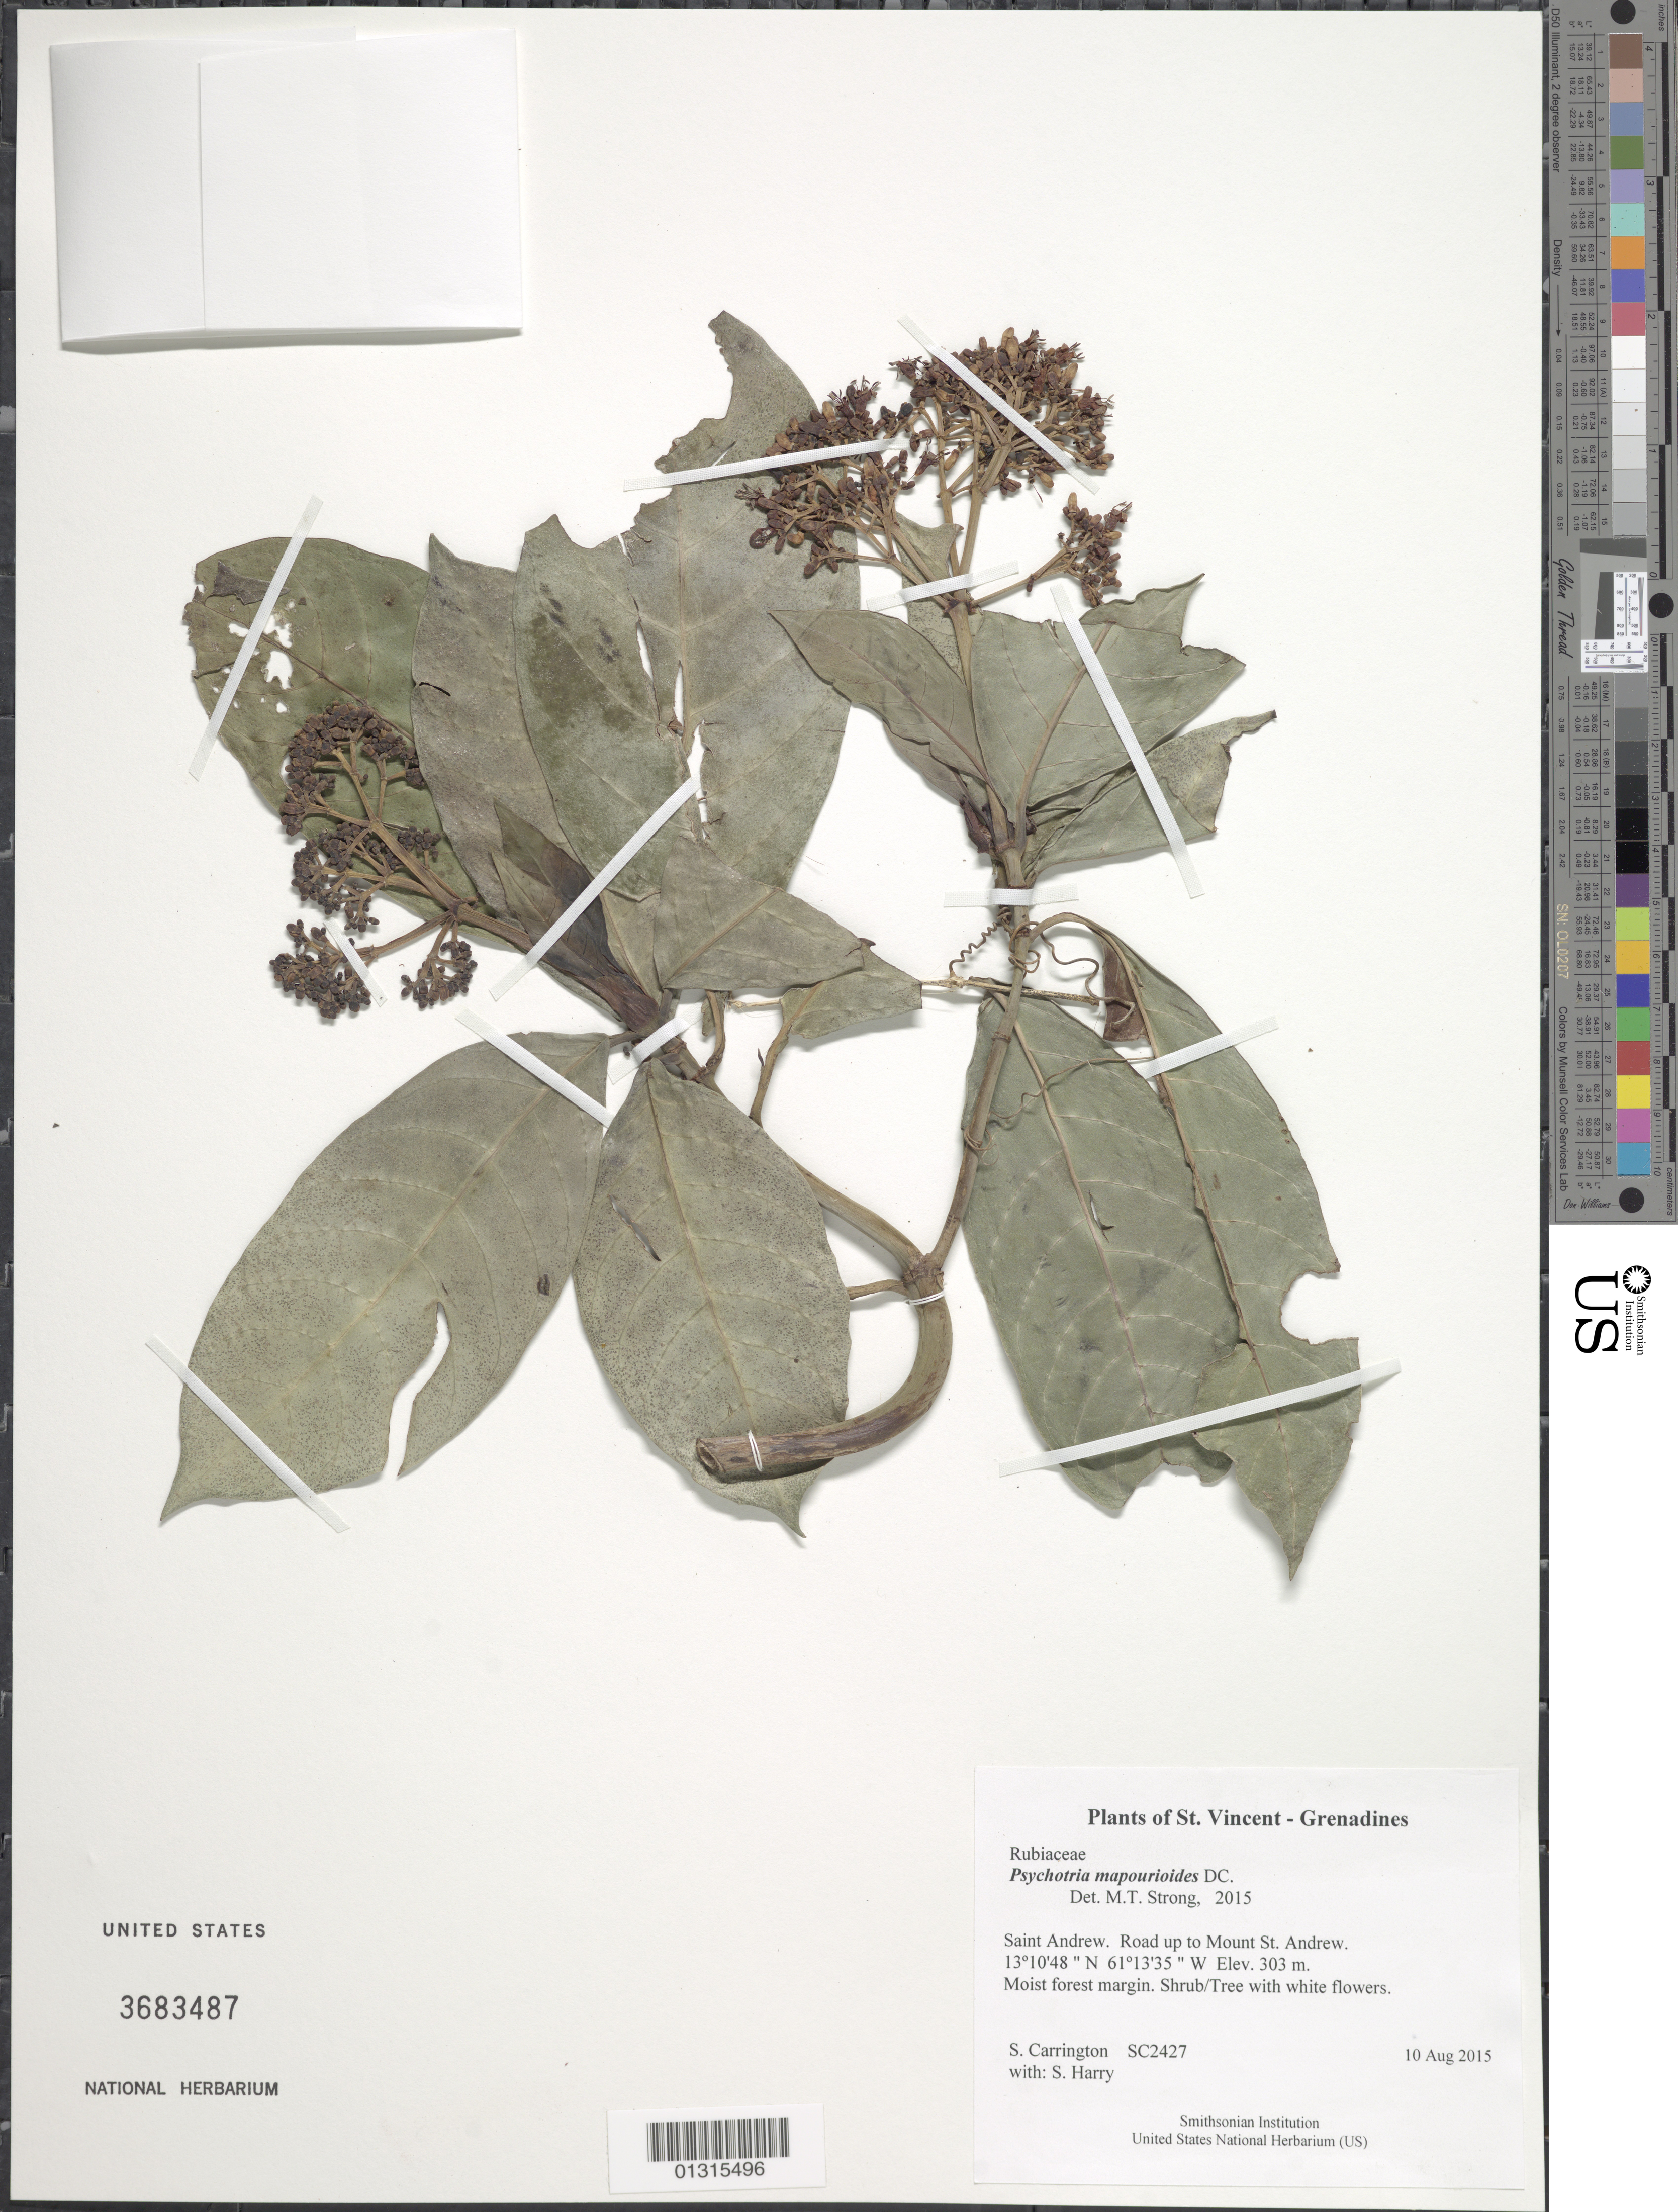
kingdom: Plantae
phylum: Tracheophyta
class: Magnoliopsida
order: Gentianales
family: Rubiaceae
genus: Psychotria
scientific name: Psychotria mapourioides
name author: DC.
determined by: Strong, M. T., (US), Smithsonian Institution - National Museum of Natural History (UNITED STATES)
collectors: C. M. S. Carrington & S. Harry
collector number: SC2427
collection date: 2015-08-10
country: St. Vincent - Grenadines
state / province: Saint Andrew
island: St Vincent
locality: road up to Mount St Andrew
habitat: Moist forest margin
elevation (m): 303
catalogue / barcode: US 3683487